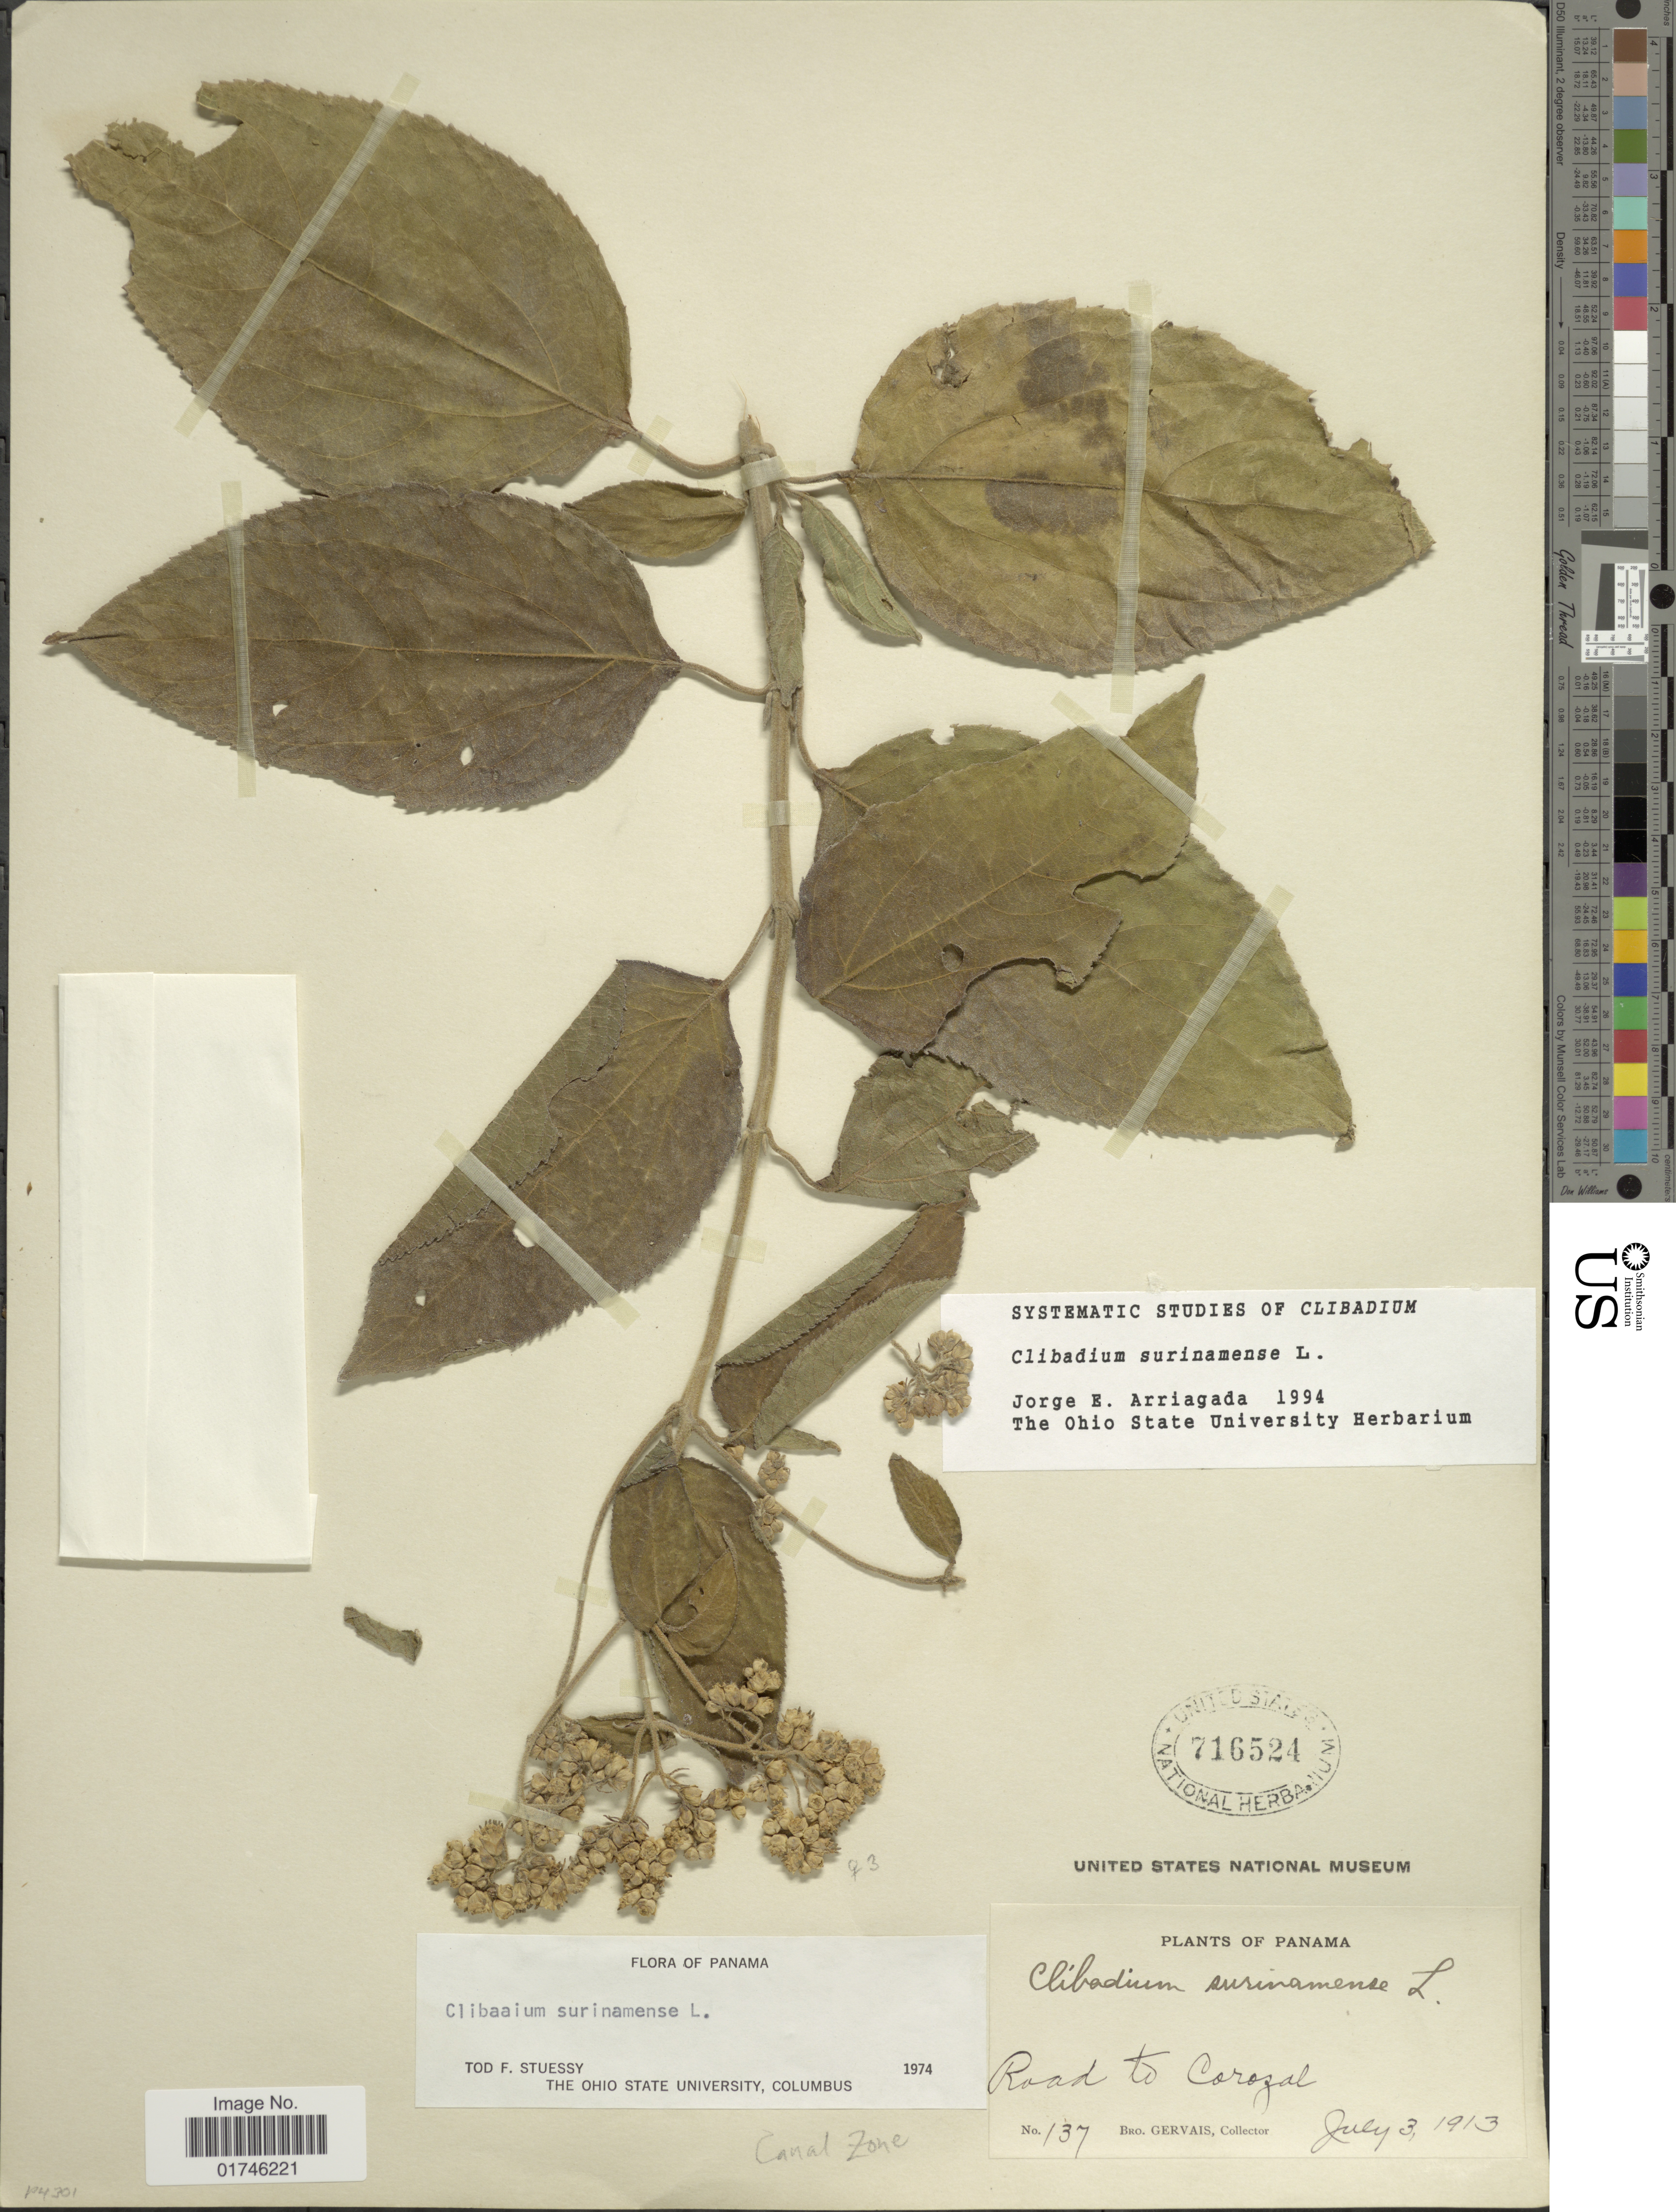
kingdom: Plantae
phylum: Tracheophyta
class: Magnoliopsida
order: Asterales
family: Asteraceae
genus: Clibadium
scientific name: Clibadium surinamense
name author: L.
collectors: B. Gervais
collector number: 137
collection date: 1913-07-03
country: Panama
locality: Road to Carozal.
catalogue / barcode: US 716524